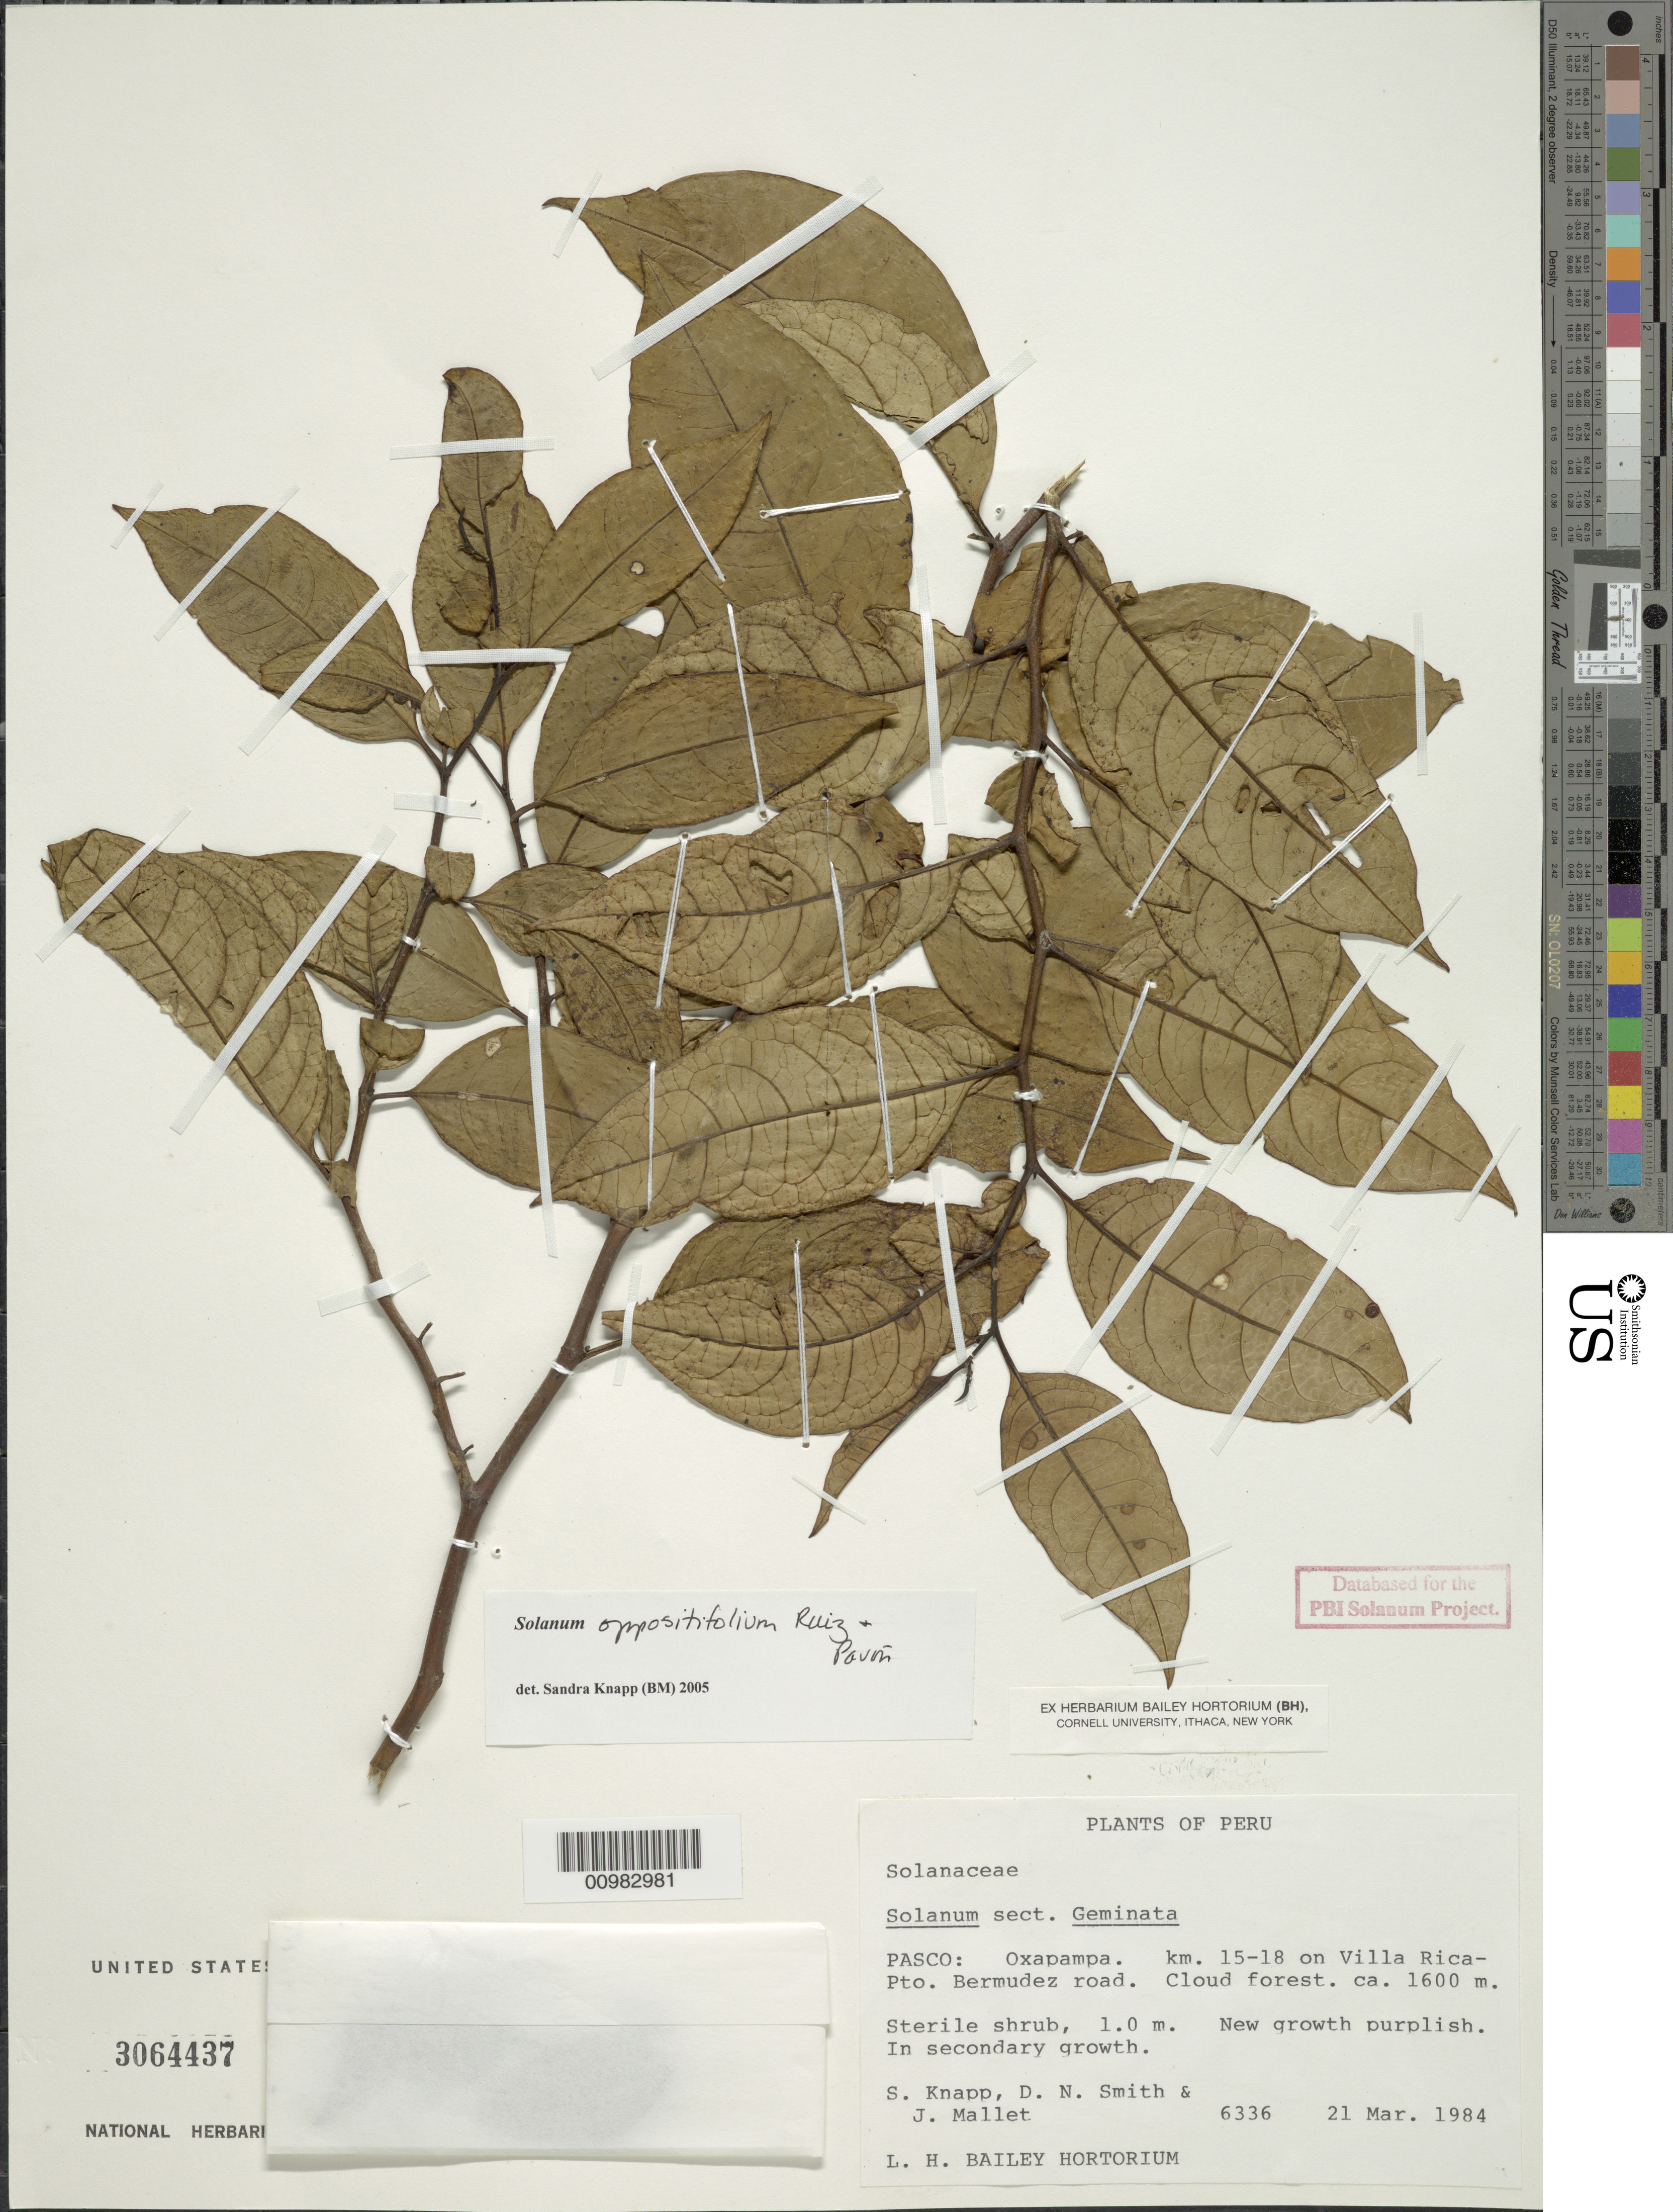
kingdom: Plantae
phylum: Tracheophyta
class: Magnoliopsida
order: Solanales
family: Solanaceae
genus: Solanum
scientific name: Solanum oppositifolium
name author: Ruiz & Pav.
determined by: Knapp, S. D.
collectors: S. Knapp, D. Smith & J. Mallet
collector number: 6336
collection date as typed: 21 Mar 1984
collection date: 1984-03-21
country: Peru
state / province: Pasco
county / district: Oxapampa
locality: km 15-18 on Villa Rica-Pto. Bermudez road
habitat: cloud forest, in secondary growth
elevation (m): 1600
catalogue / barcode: US 306443